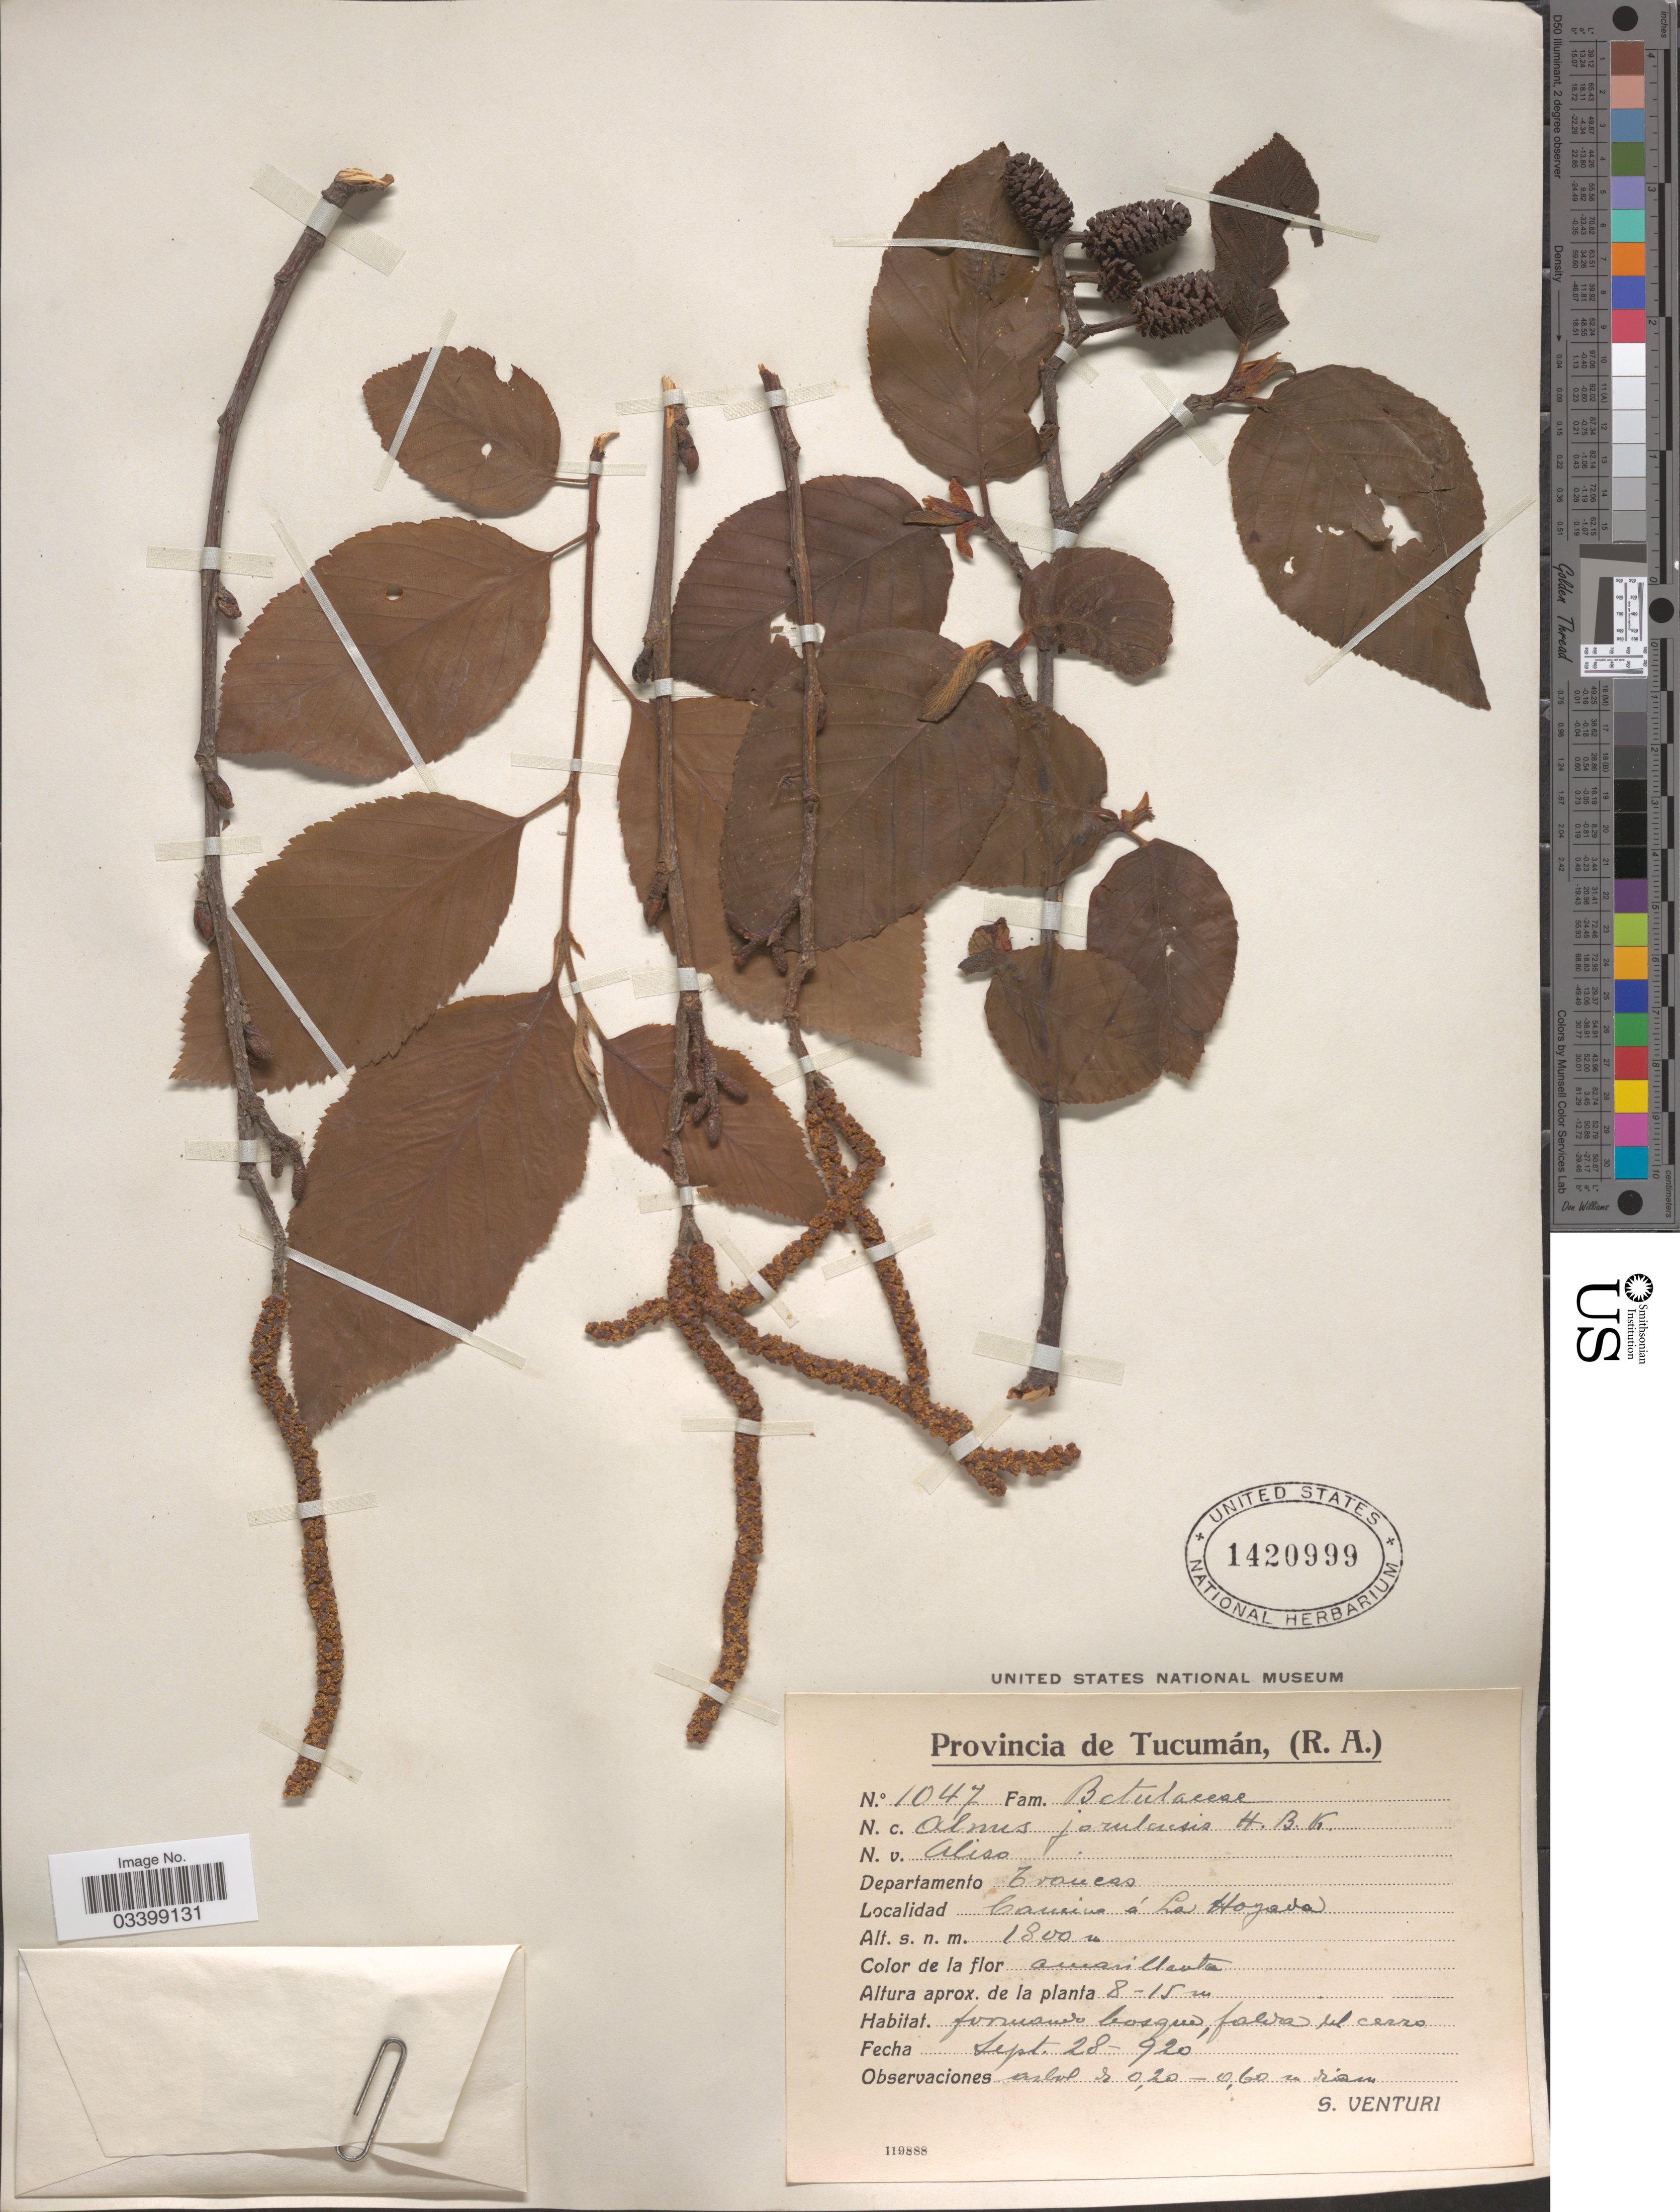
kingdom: Plantae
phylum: Tracheophyta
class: Magnoliopsida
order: Fagales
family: Betulaceae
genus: Alnus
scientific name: Alnus acuminata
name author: Kunth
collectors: S. Venturi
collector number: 1047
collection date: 1920-09-28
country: Argentina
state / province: Tucuman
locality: Departamento Trancas. Camino á La Hoyada.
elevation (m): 1800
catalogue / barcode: US 1420999